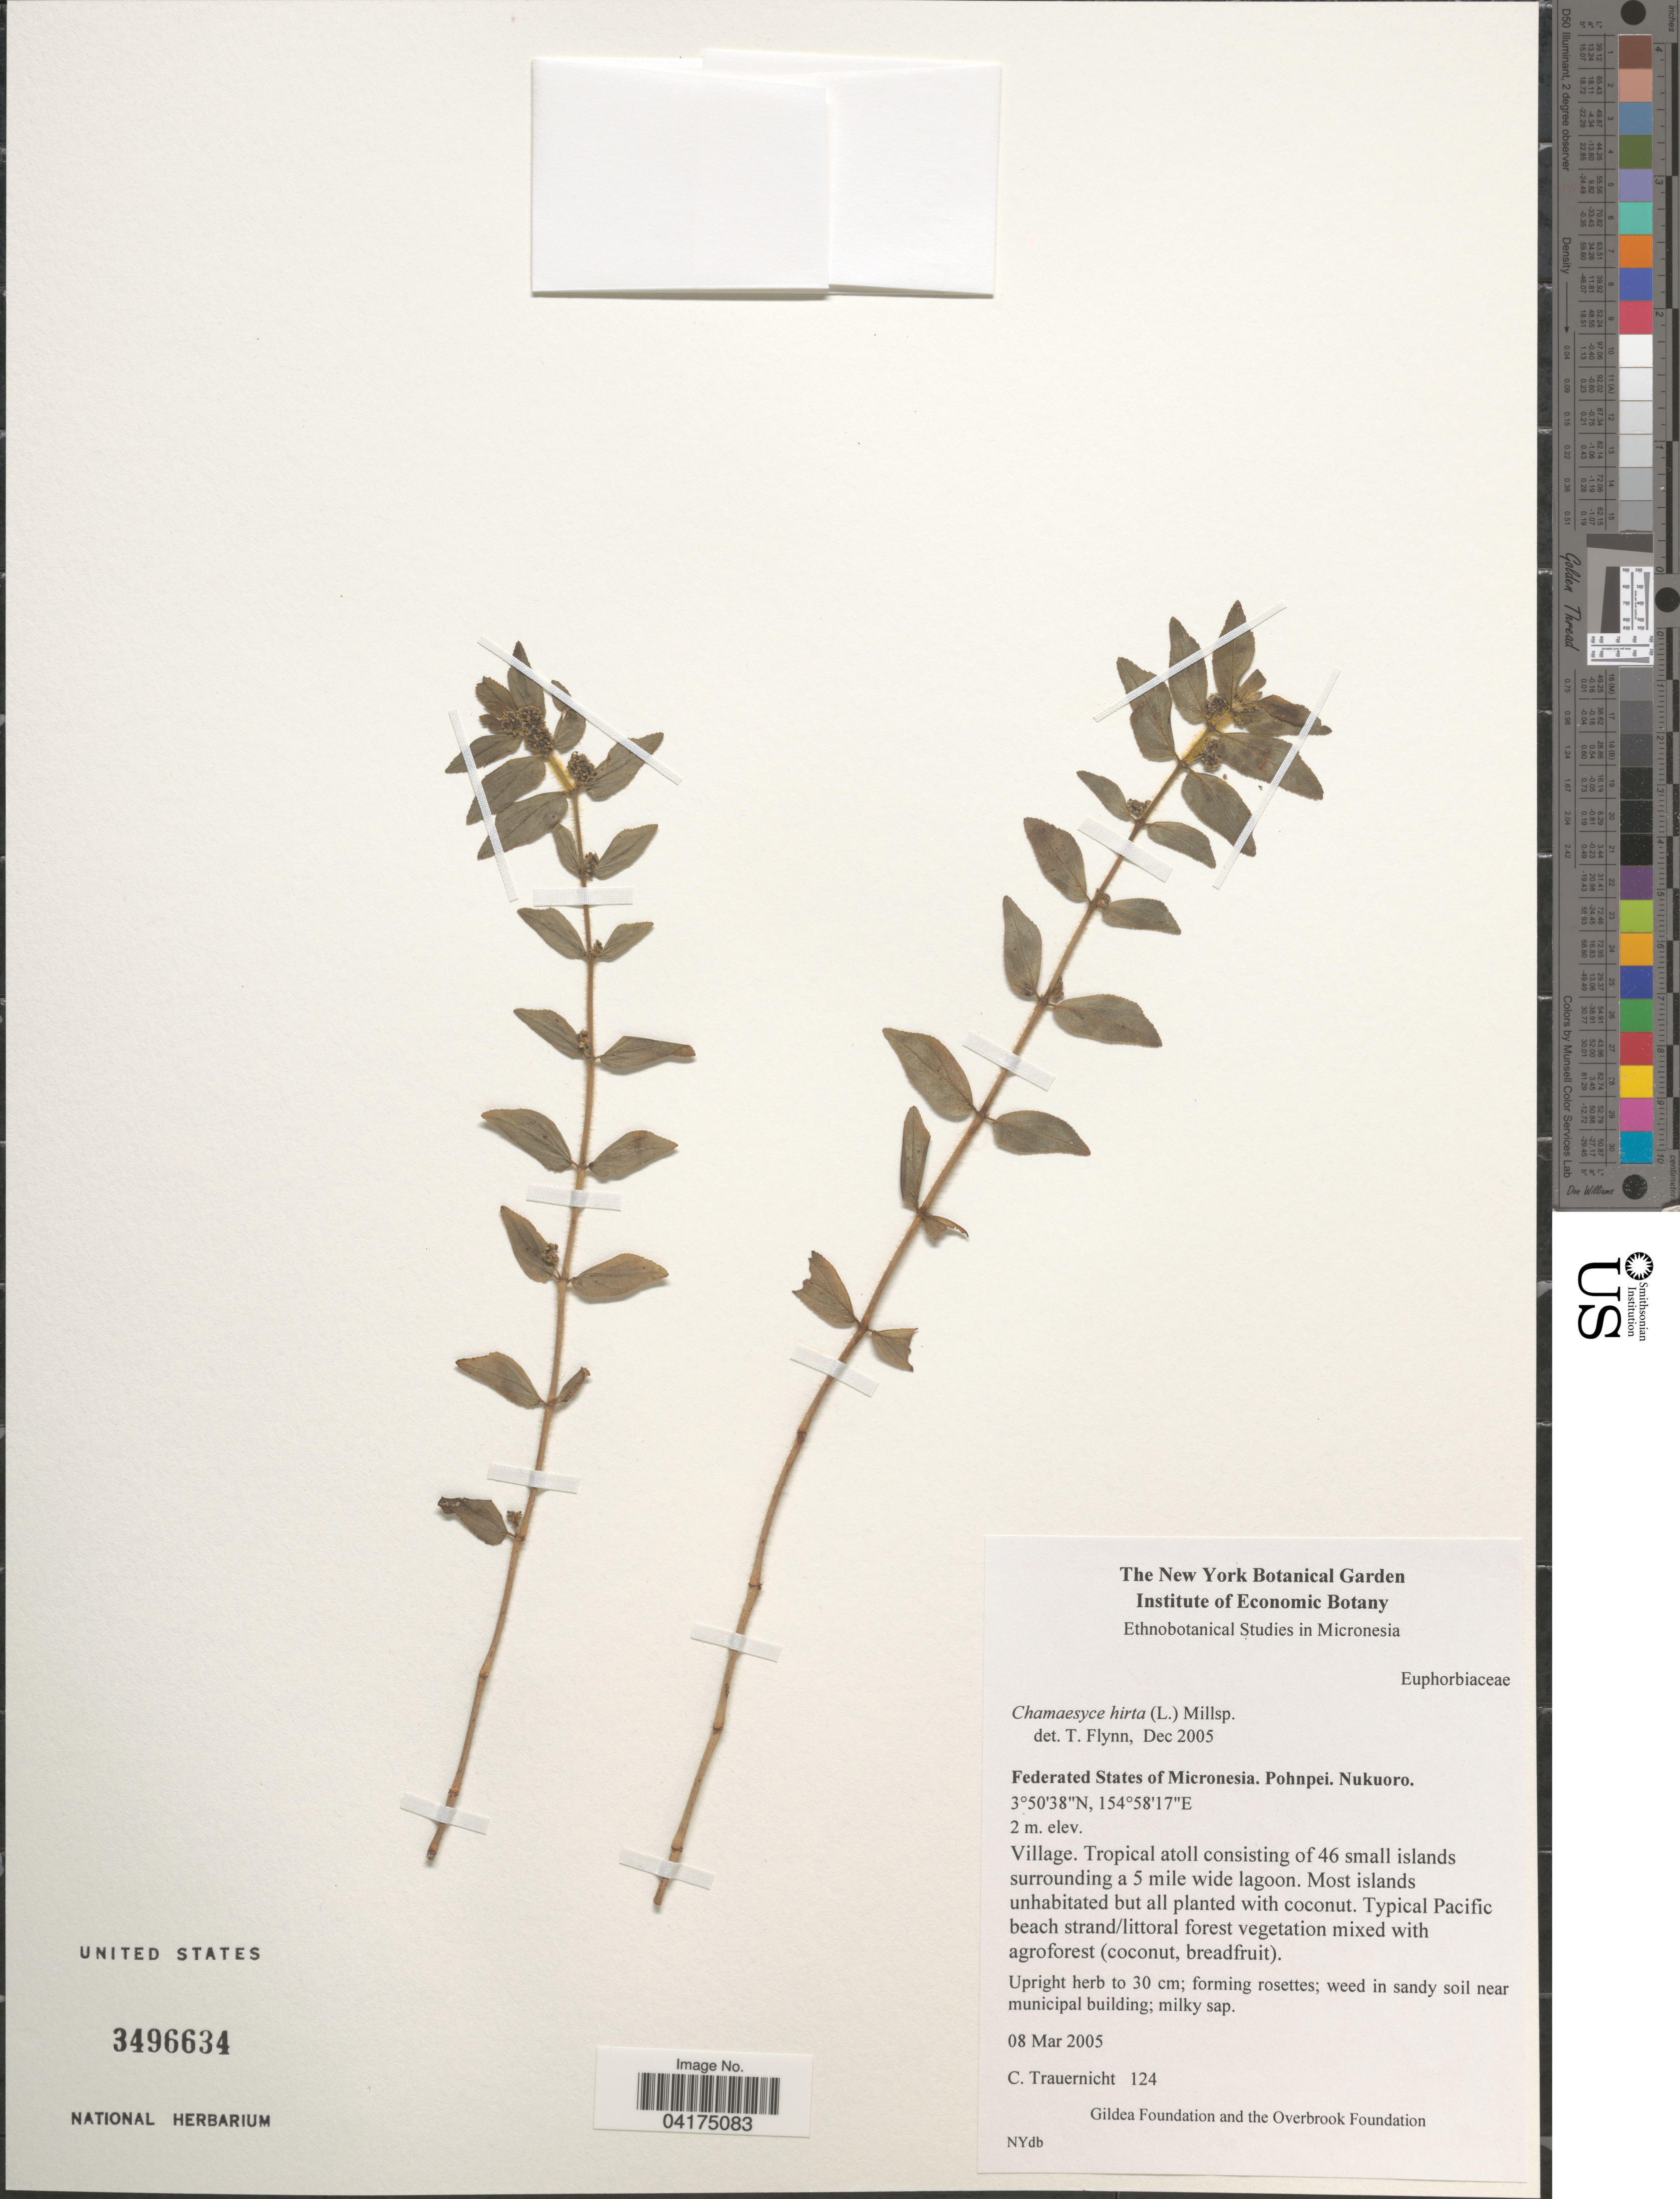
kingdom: Plantae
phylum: Tracheophyta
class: Magnoliopsida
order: Malpighiales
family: Euphorbiaceae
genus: Chamaesyce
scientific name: Chamaesyce hirta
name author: (L.) Millsp.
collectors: C. Trauernicht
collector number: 124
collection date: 2005-03-08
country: Micronesia, Federated States of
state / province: Pohnpei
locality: Nukuoro. Village. Tropical atoll consisting of 46 small islands surrounding a 5 mile wide lagoon.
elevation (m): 1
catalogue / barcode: US 3496634